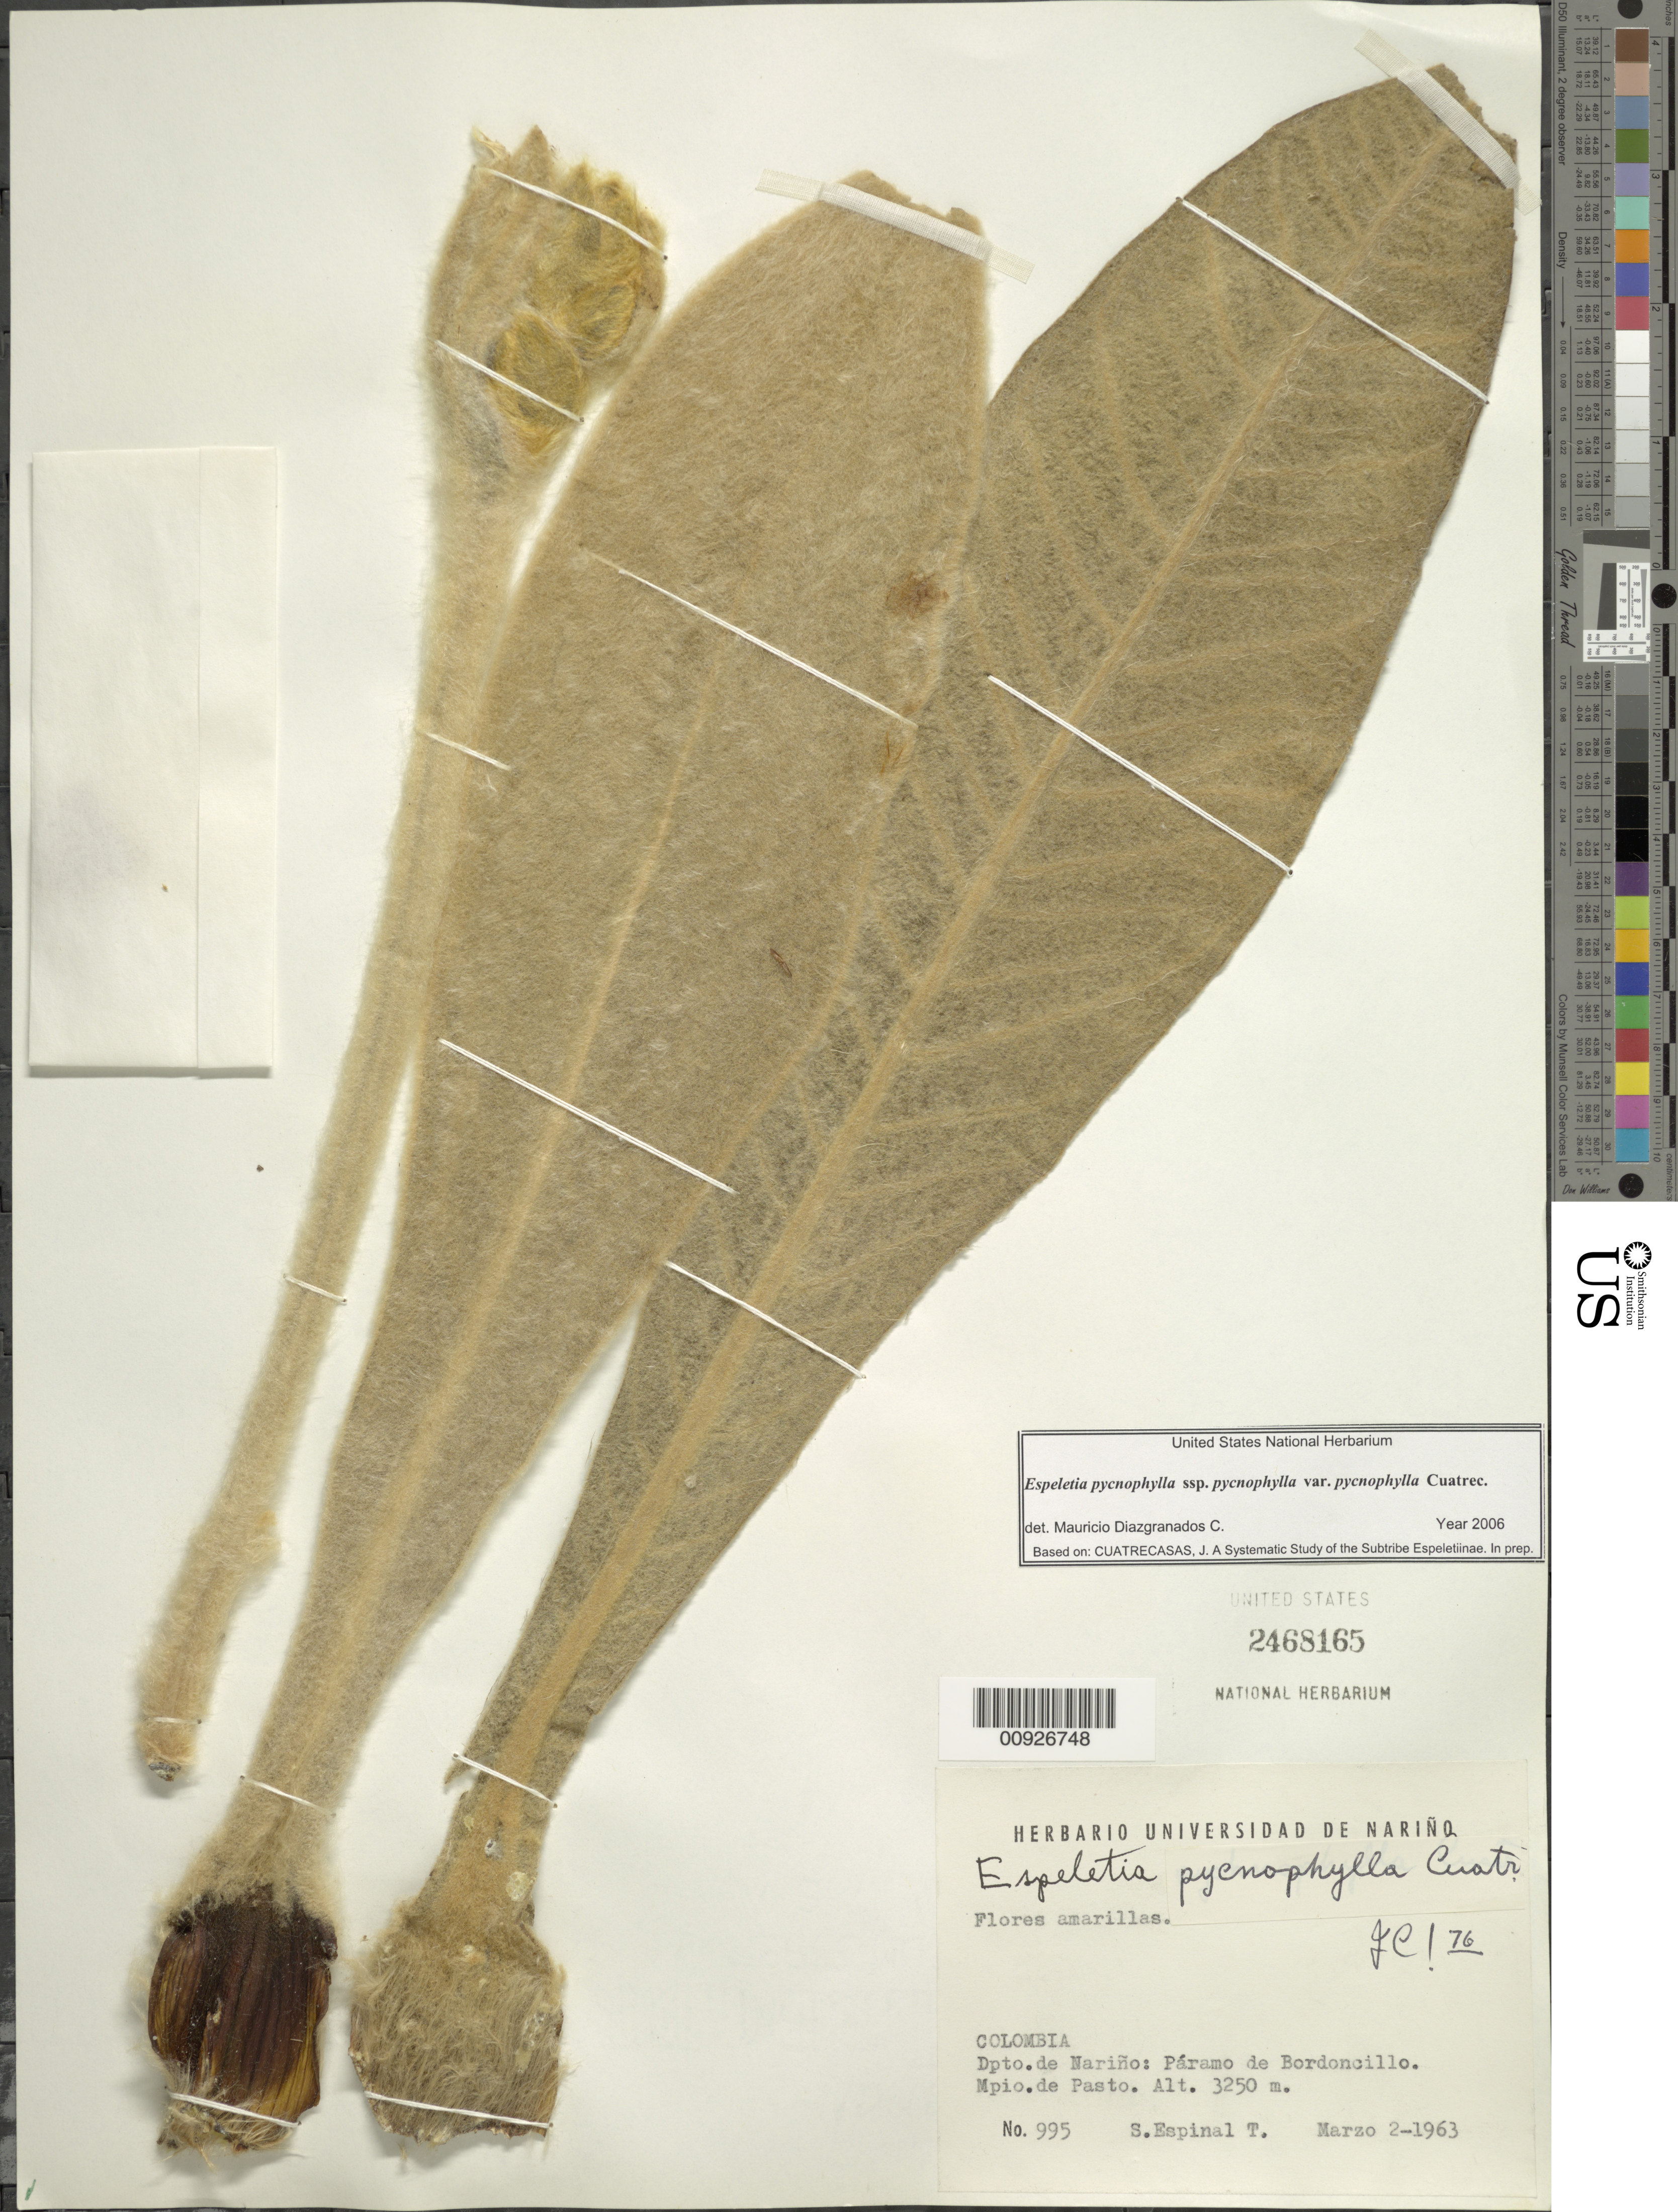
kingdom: Plantae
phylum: Tracheophyta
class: Magnoliopsida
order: Asterales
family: Asteraceae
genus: Espeletia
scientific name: Espeletia pycnophylla var. pycnophylla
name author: Cuatrec.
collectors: L. S. Espinal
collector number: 995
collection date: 1963-03-02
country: Colombia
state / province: Nariño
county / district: M. de Pasto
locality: P. de San Antonio.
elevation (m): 3250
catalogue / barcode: US 2468165